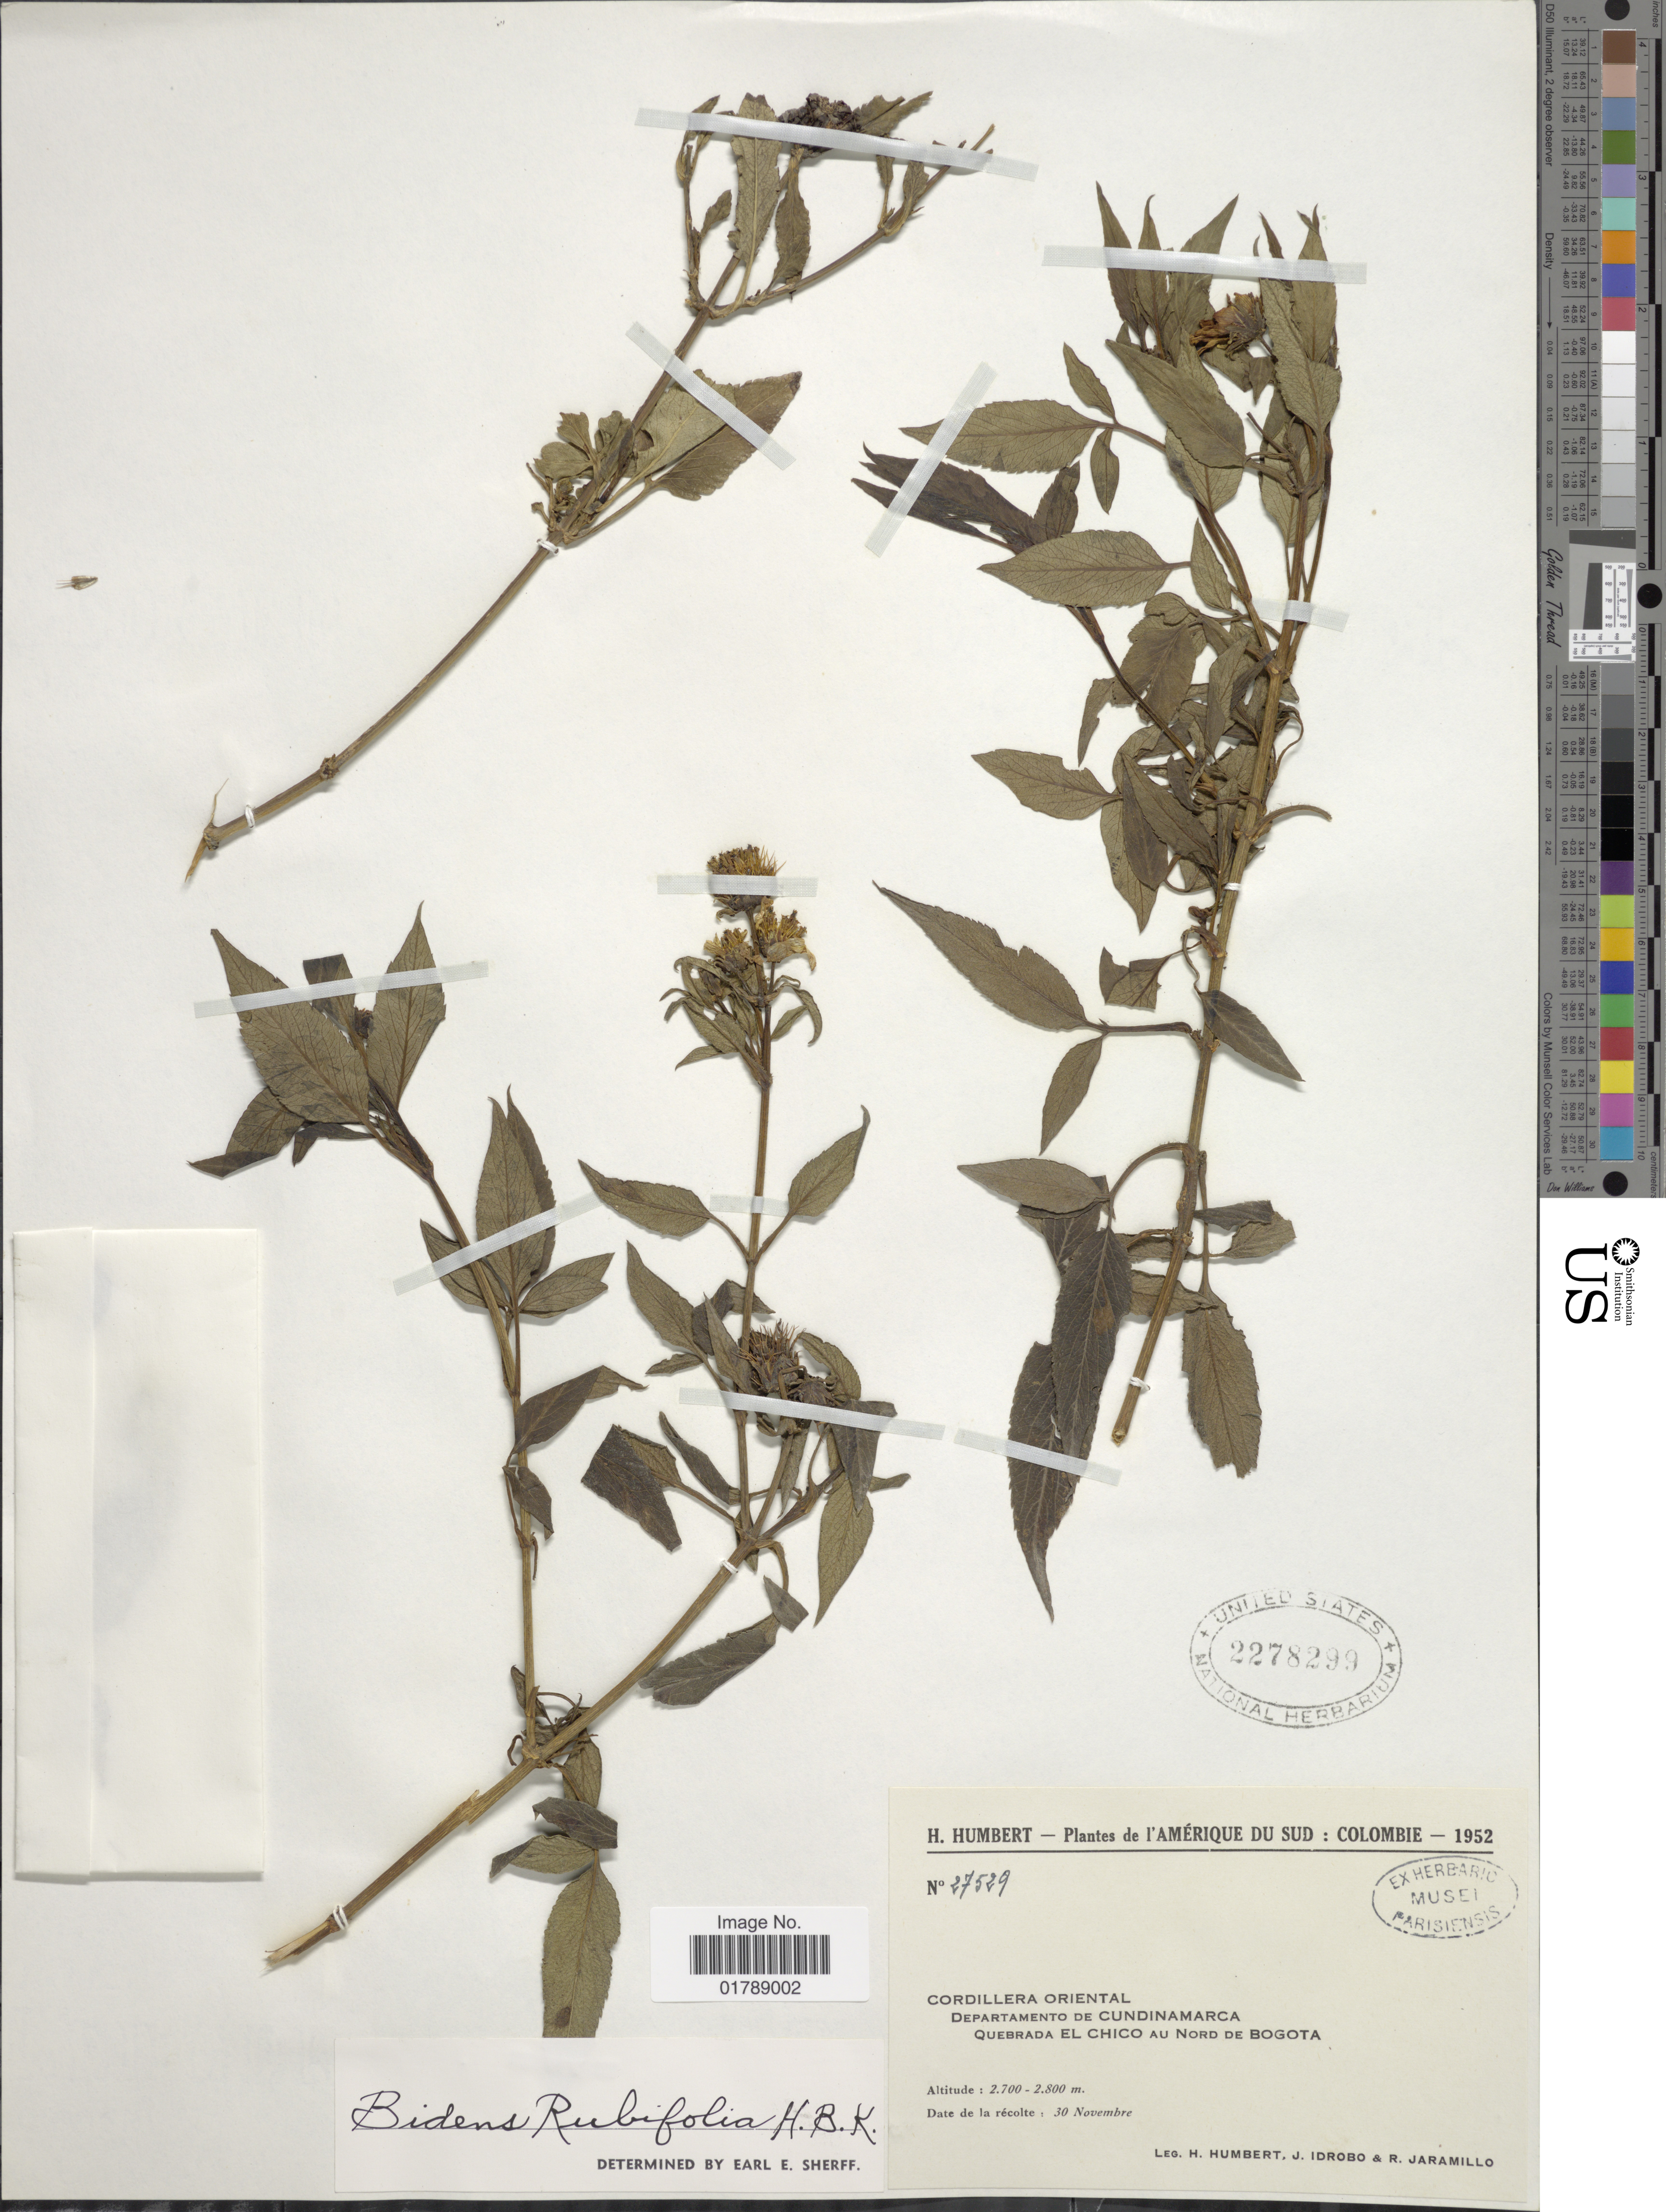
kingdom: Plantae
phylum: Tracheophyta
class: Magnoliopsida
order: Asterales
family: Asteraceae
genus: Bidens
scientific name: Bidens rubifolia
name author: Kunth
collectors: H. Humbert, J. M. Idrobo & R. Jaramillo M.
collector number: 27529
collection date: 1952-11-30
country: Colombia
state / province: Cundinamarca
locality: Cordillera Oriental. Quebrada El Chico au Nord de Bogota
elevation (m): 2700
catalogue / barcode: US 2278299